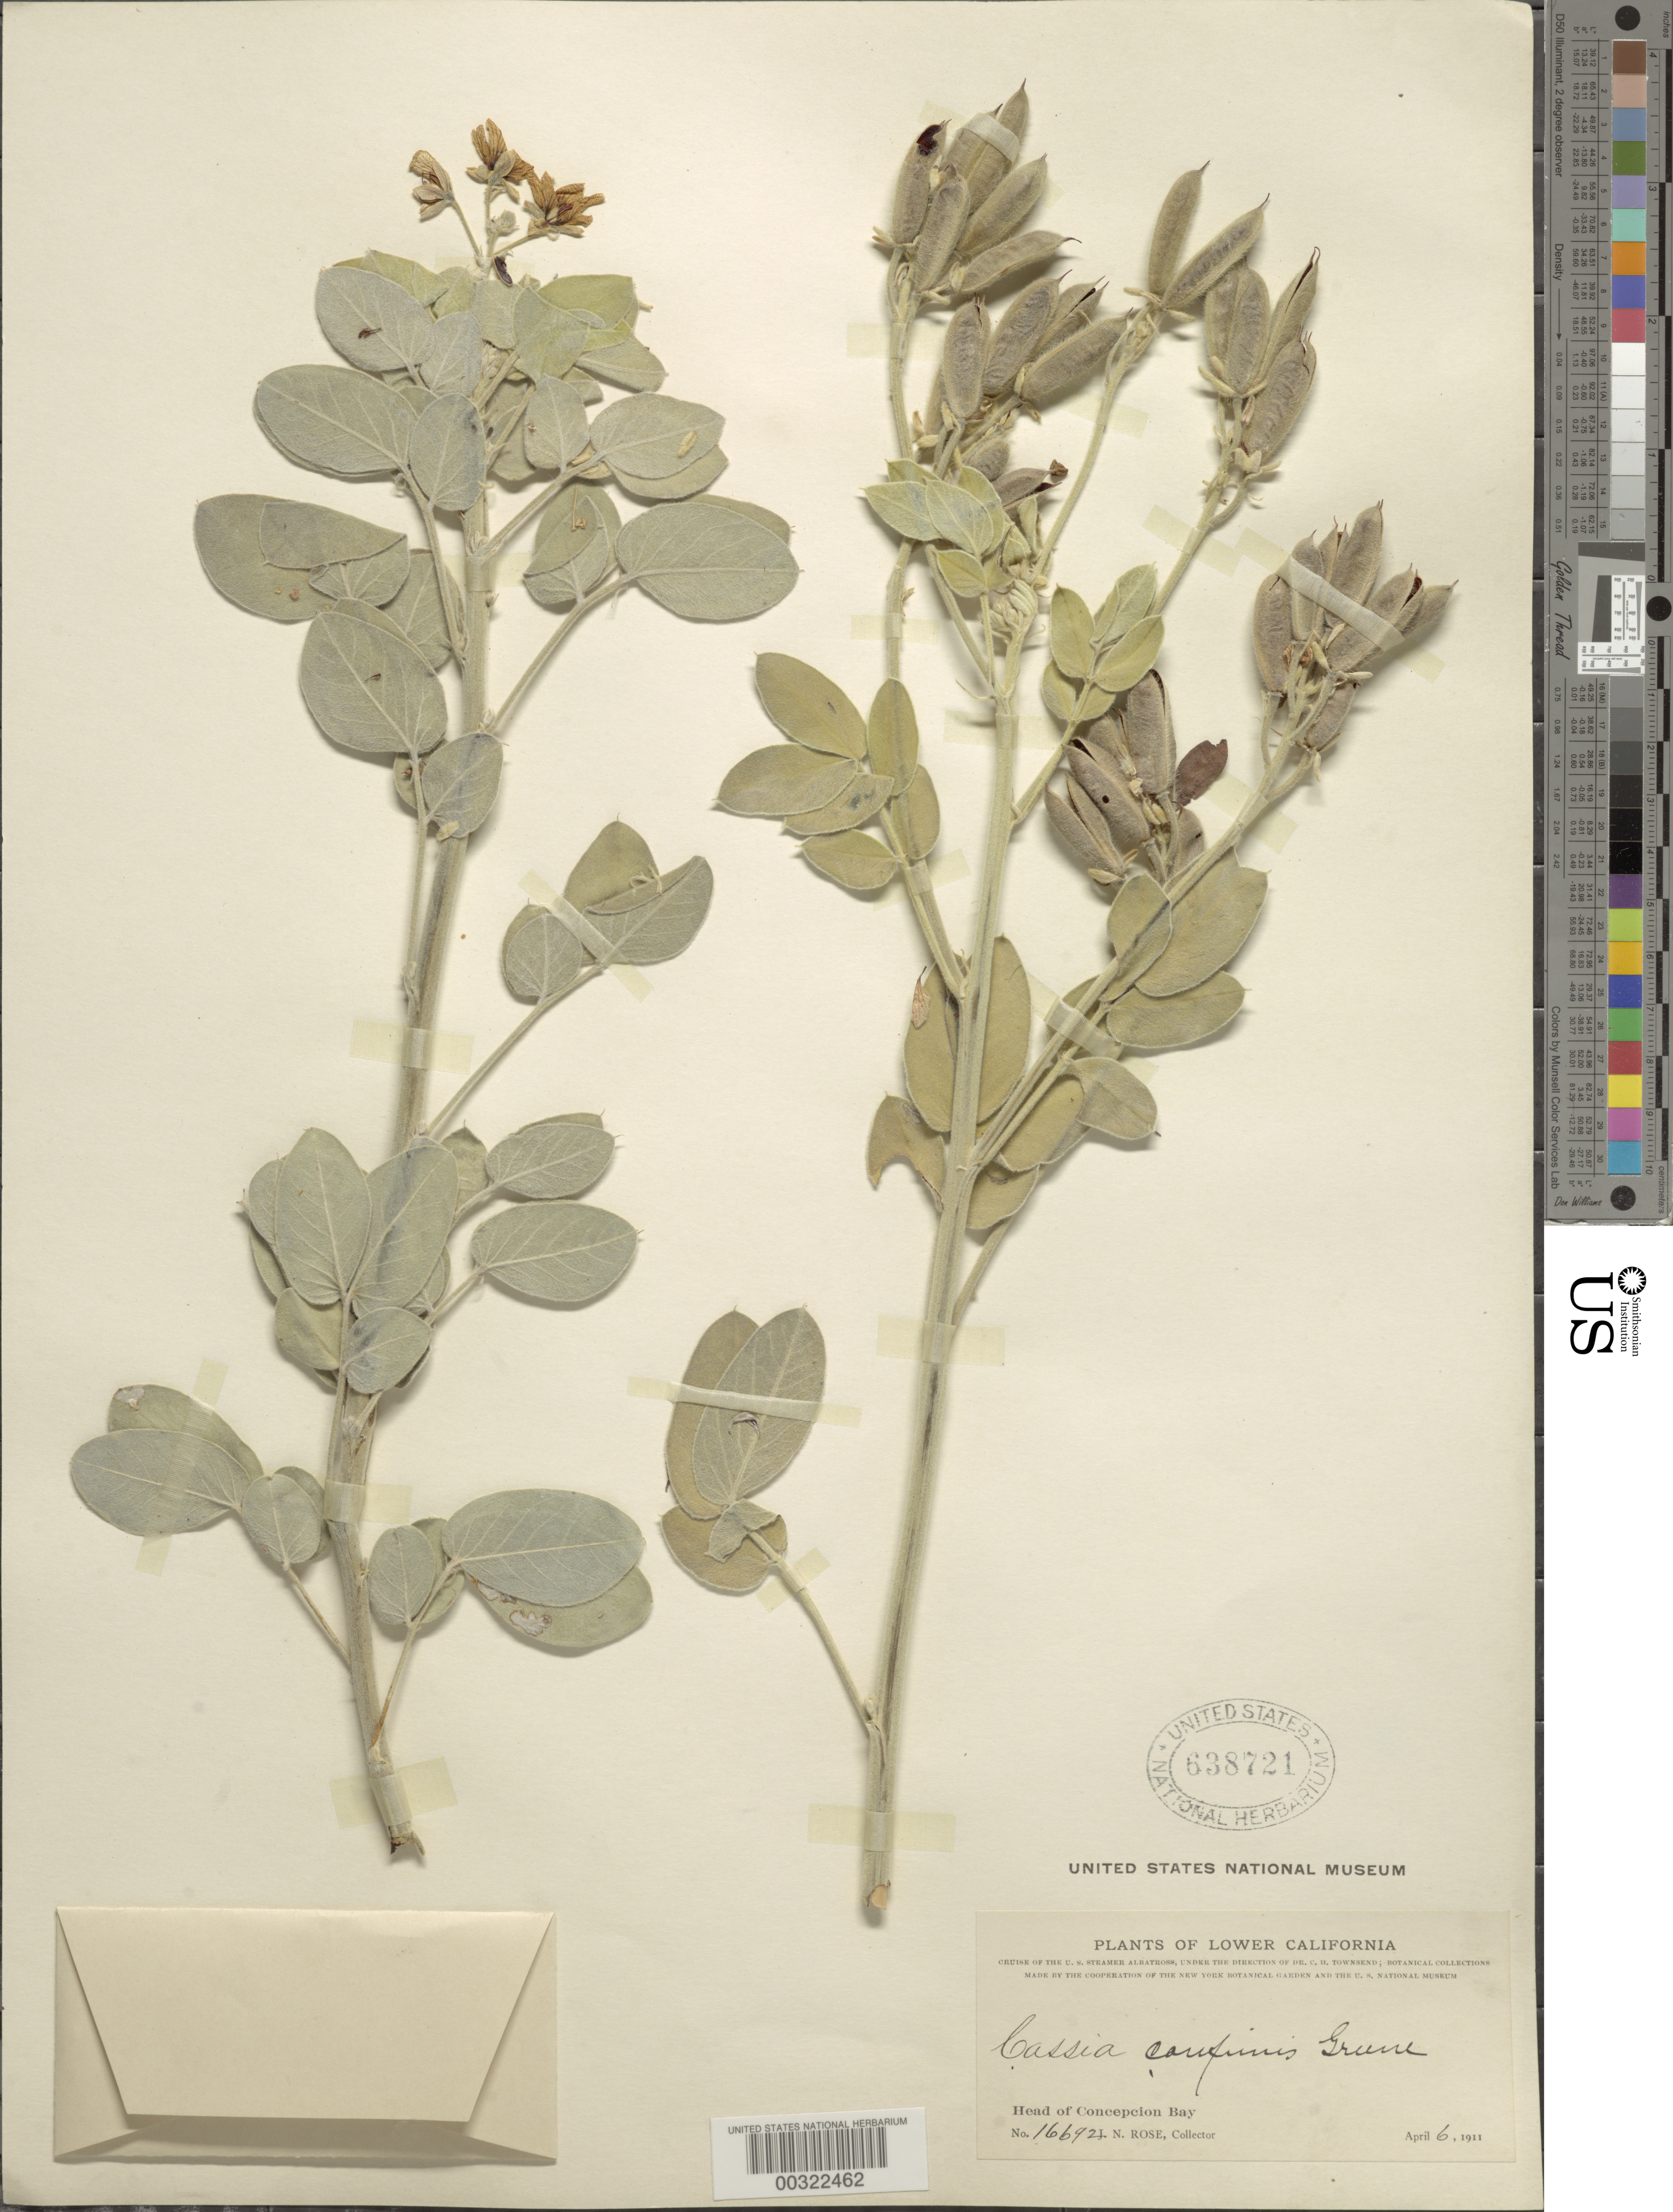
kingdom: Plantae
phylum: Tracheophyta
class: Magnoliopsida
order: Fabales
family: Fabaceae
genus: Senna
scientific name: Senna confinis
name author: (Greene) H.S. Irwin & Barneby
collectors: J. N. Rose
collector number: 16692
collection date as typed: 06 Apr 1911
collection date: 1911-04-06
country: Mexico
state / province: Baja California Sur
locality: Head of Concepcion Bay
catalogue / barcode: US 638721